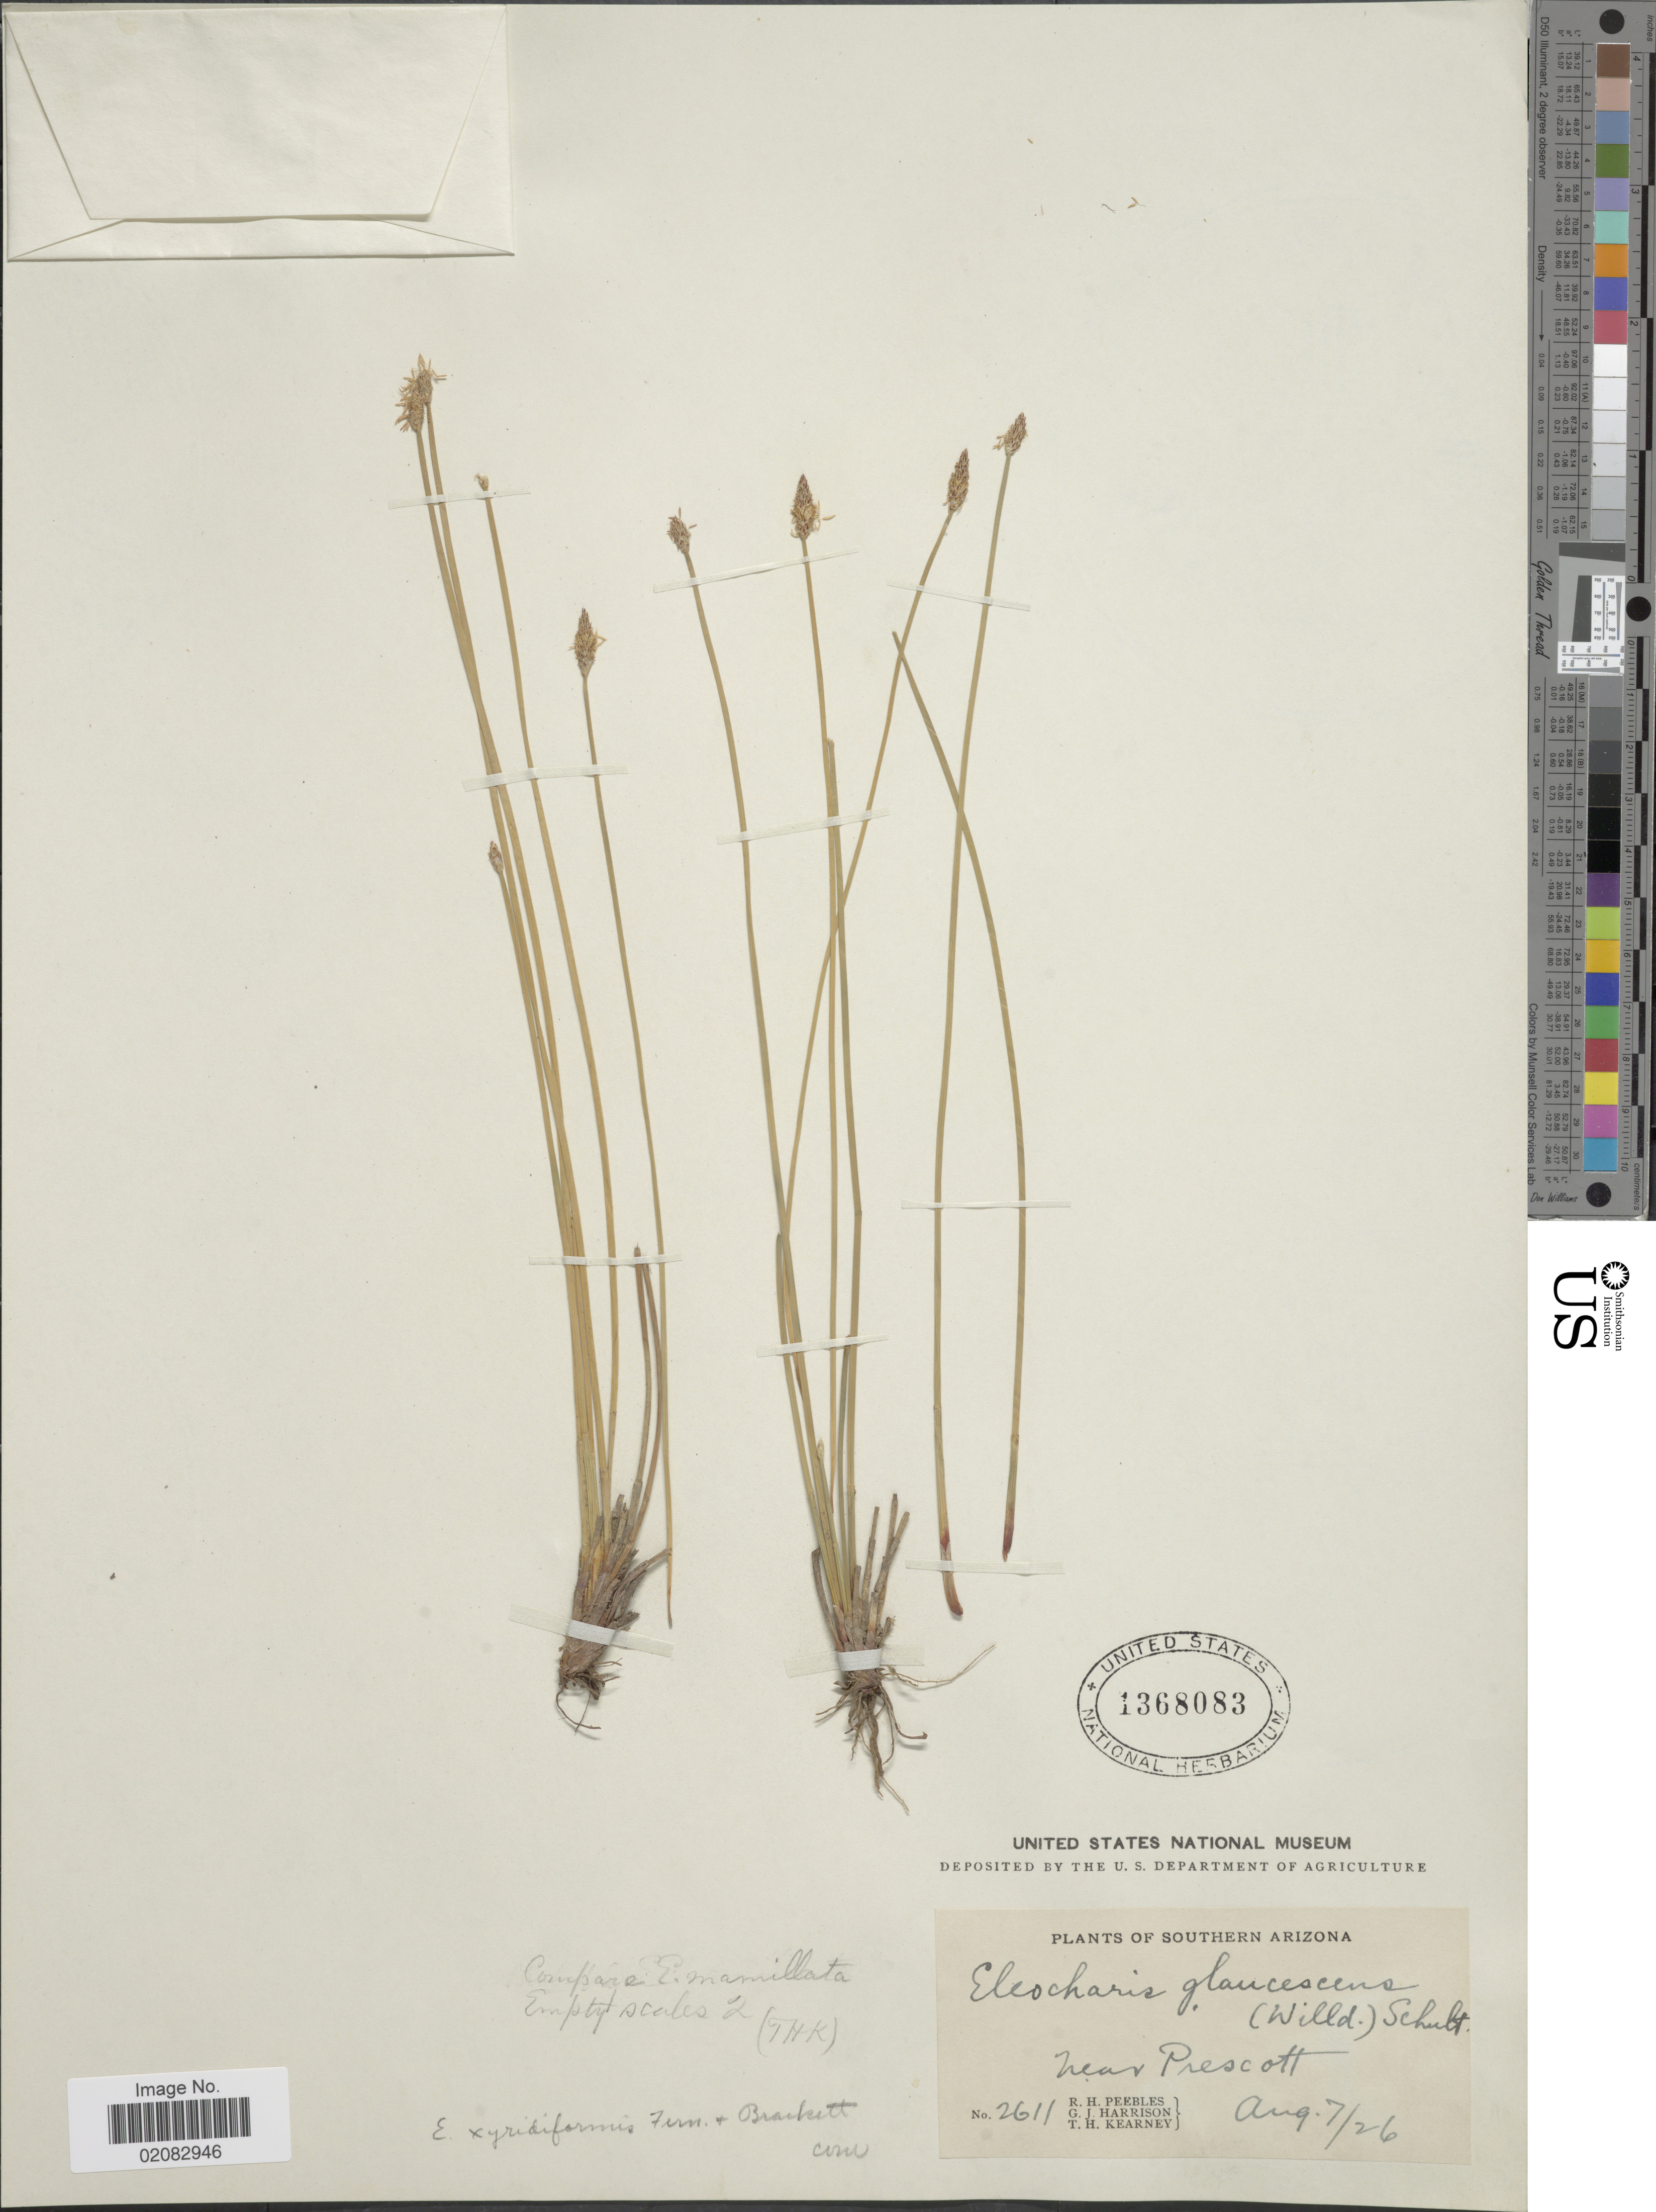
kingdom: Plantae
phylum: Tracheophyta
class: Liliopsida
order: Poales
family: Cyperaceae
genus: Eleocharis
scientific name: Eleocharis macrostachya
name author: Britton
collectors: R. H. Peebles, G. J. Harrison & T. H. Kearney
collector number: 2611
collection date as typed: Transcribed d/m/y: 7/8/26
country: United States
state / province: Arizona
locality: Southern Arizona, Near Prescott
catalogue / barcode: US 1368083